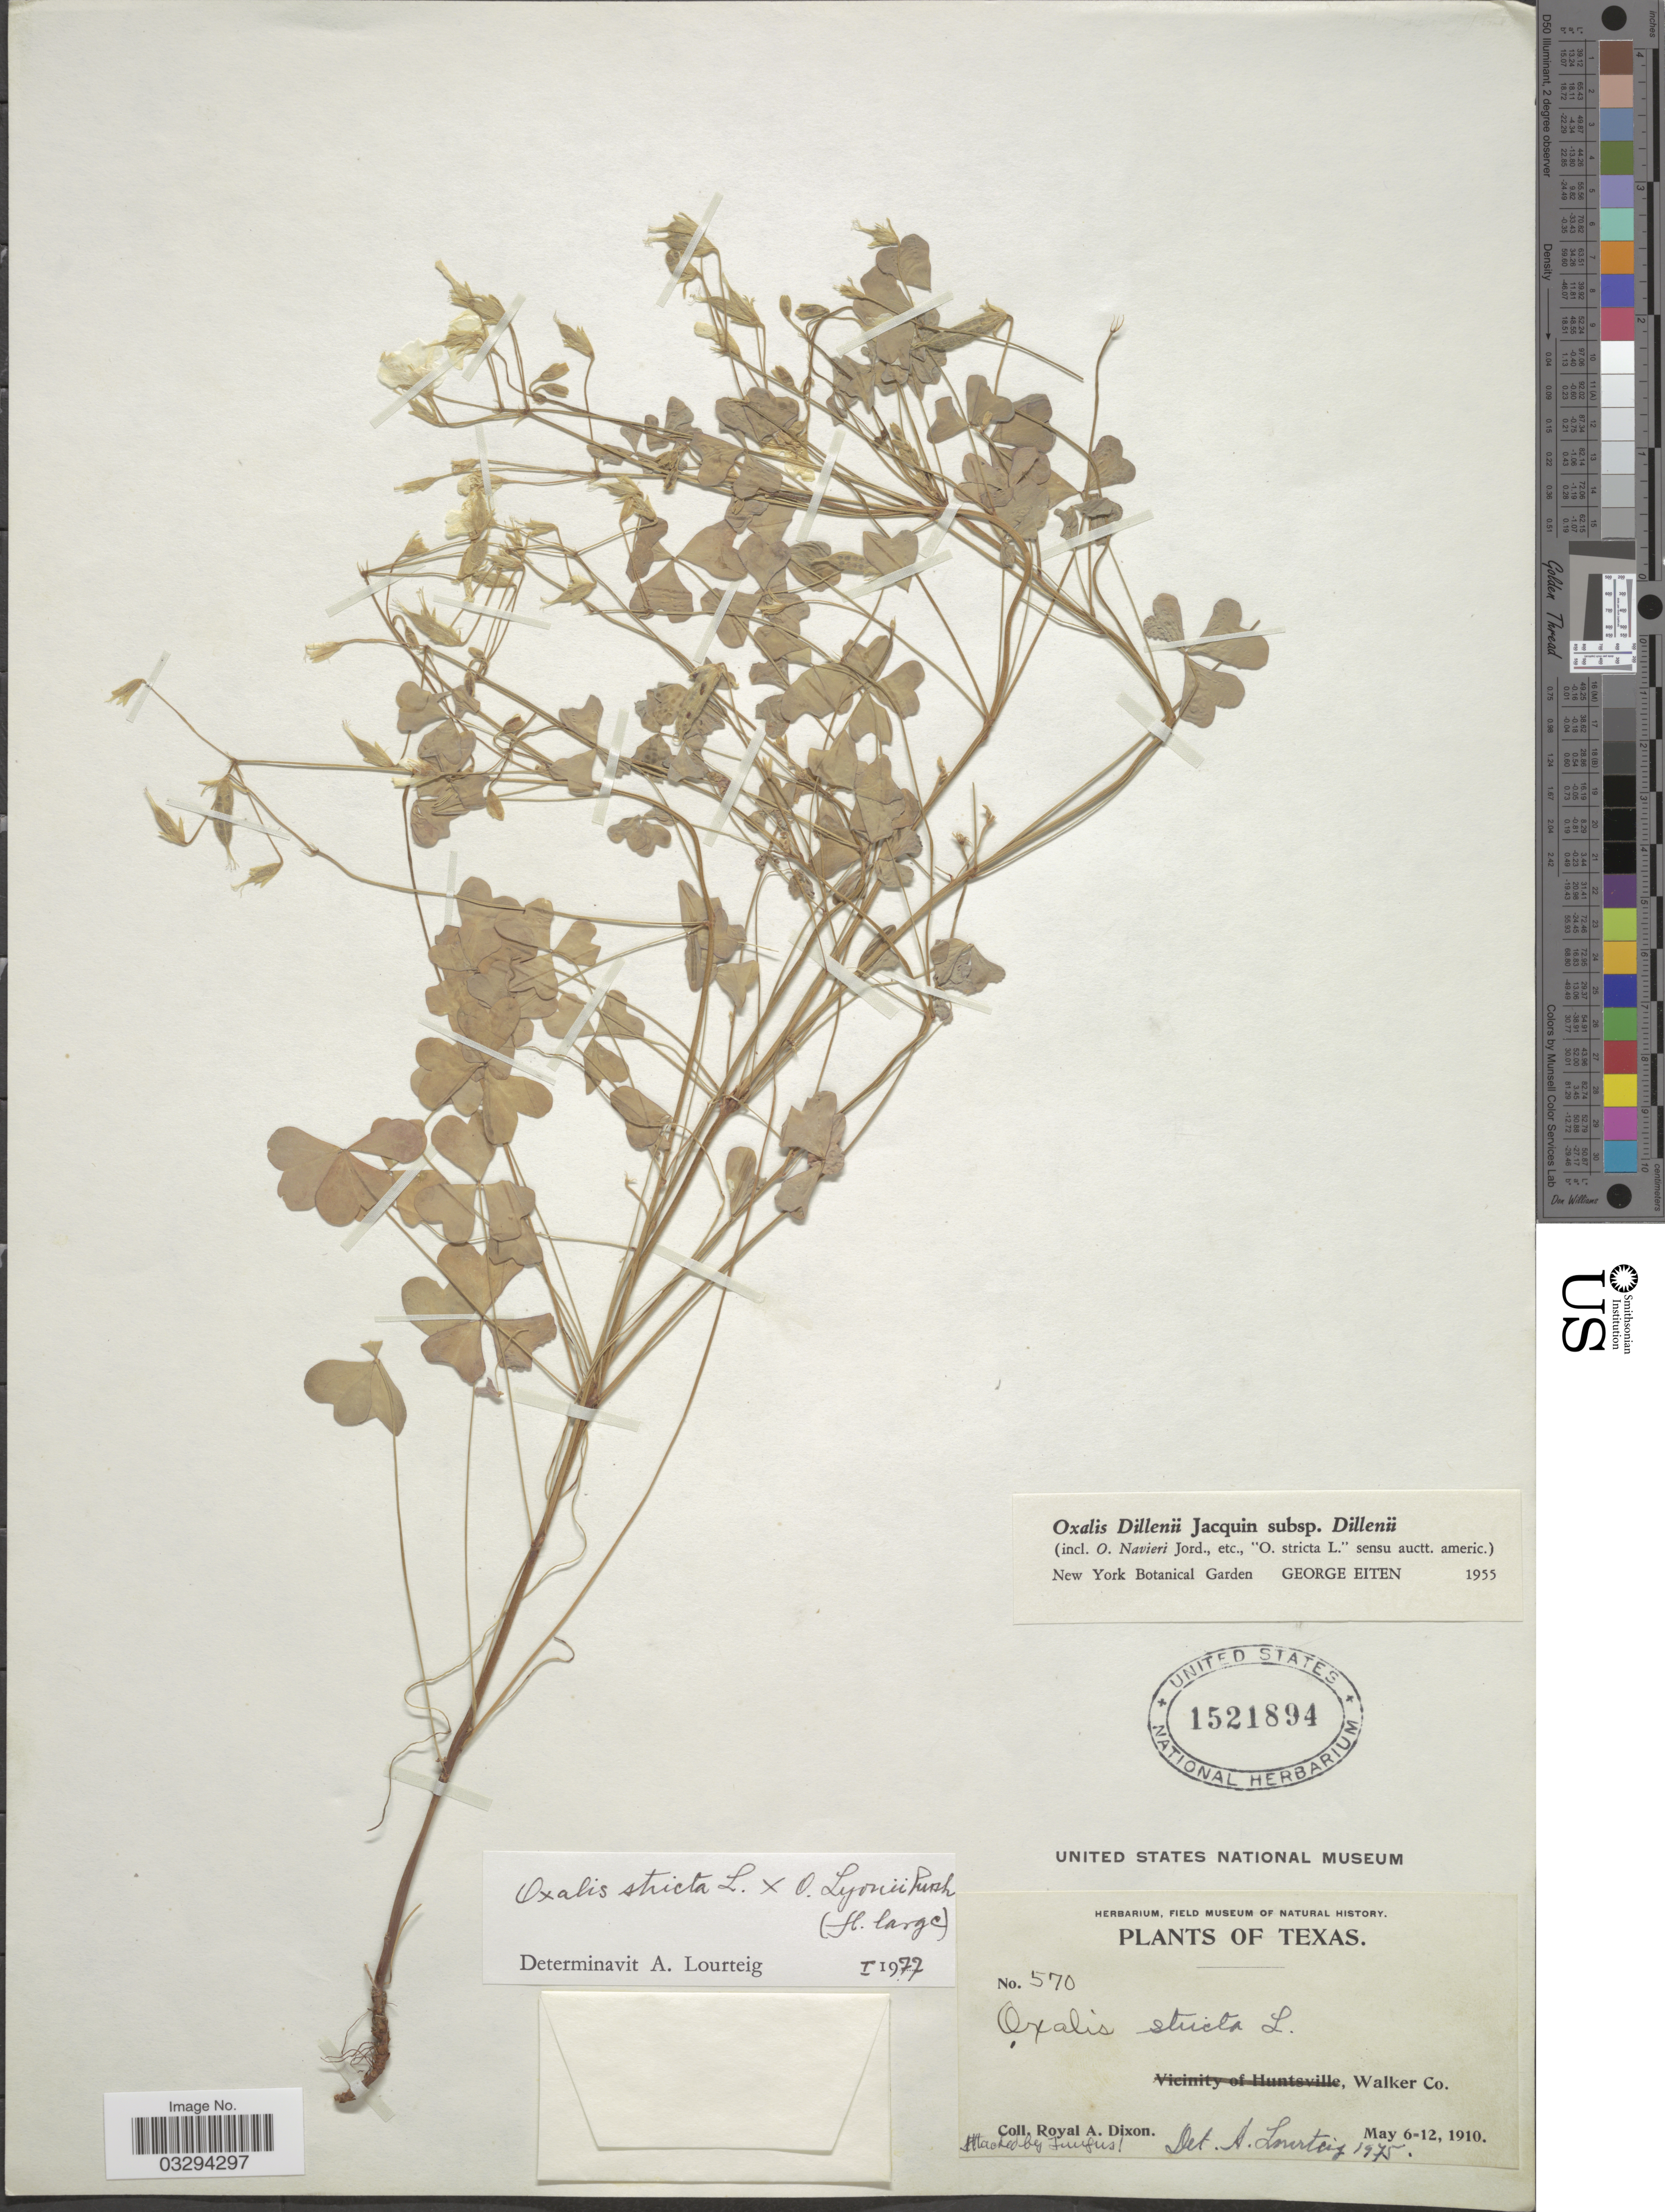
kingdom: Plantae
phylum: Tracheophyta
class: Magnoliopsida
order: Oxalidales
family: Oxalidaceae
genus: Oxalis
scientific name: Oxalis lyonii x O. stricta L.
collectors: R. A. Dixon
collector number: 570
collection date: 1910-05-06/1910-05-12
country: United States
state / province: Texas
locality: Walker Co.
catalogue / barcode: US 1521894